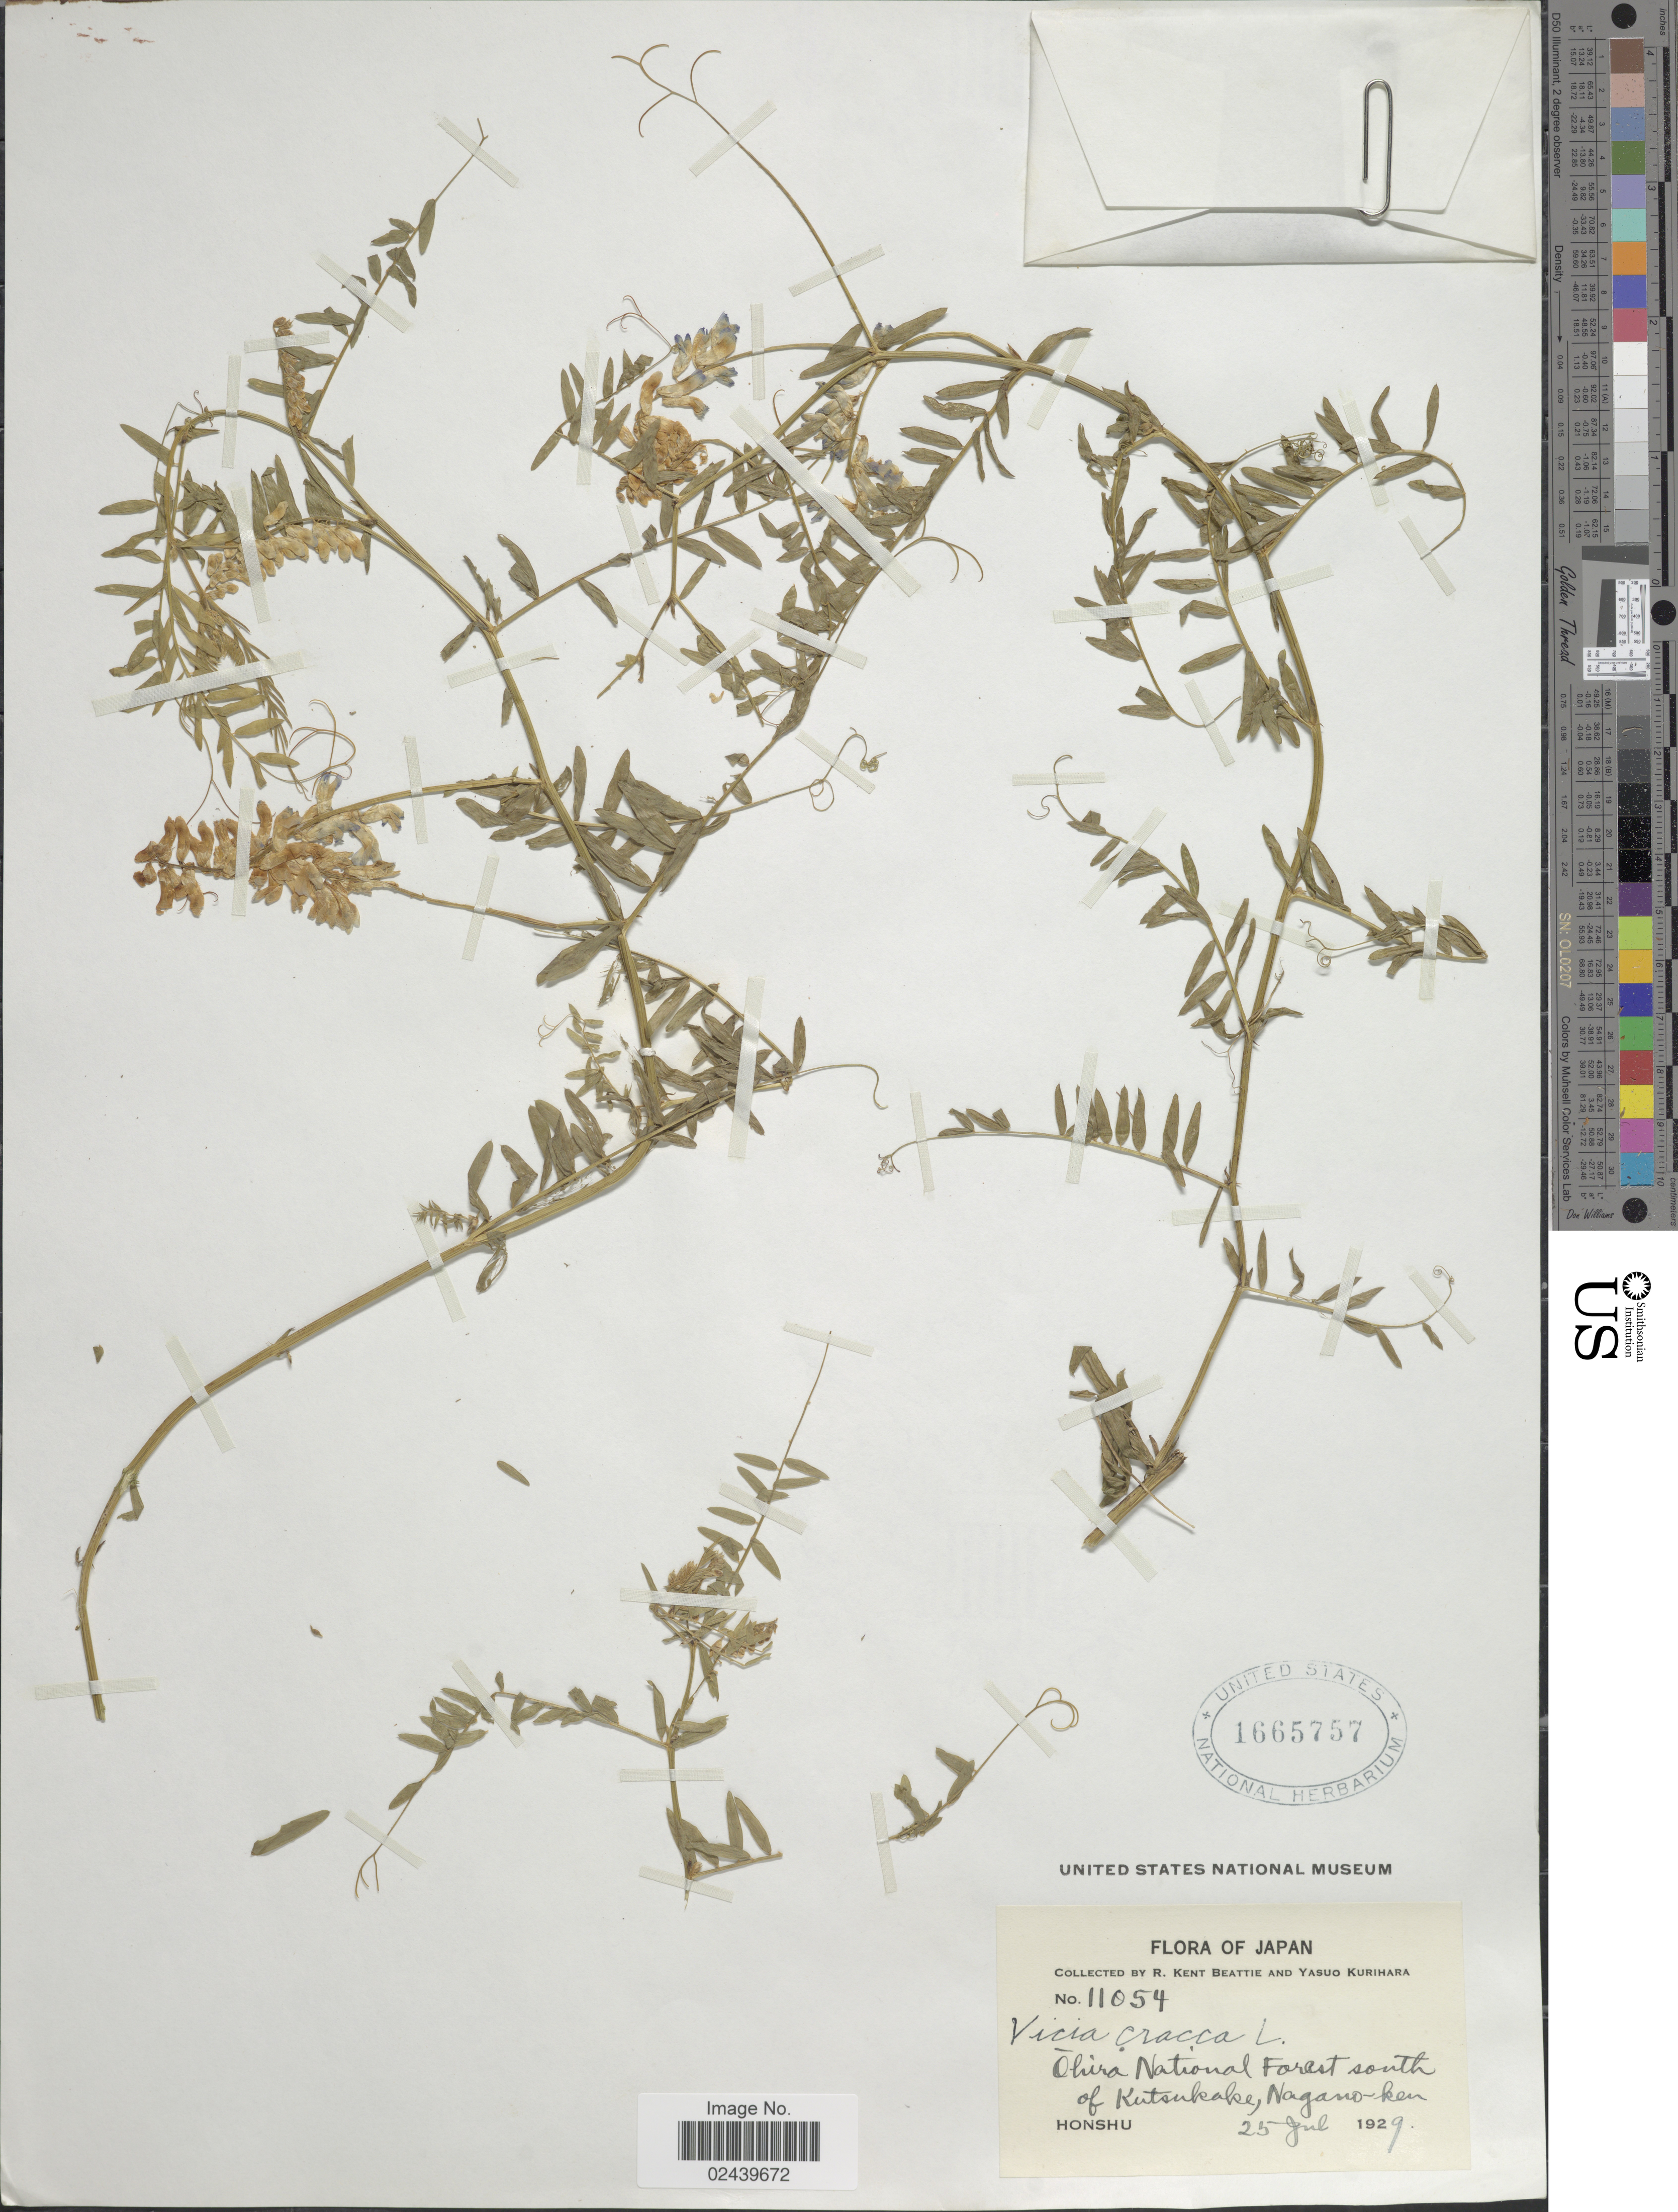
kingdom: Plantae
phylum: Tracheophyta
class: Magnoliopsida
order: Fabales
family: Fabaceae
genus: Vicia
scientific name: Vicia cracca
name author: L.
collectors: R. K. Beattie & Y. Kurihara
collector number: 11054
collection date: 1929-07-25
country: Japan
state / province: Nagano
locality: Ohira National Forest south of Kutsukake, Nagano-ken. Honshu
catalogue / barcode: US 1665757